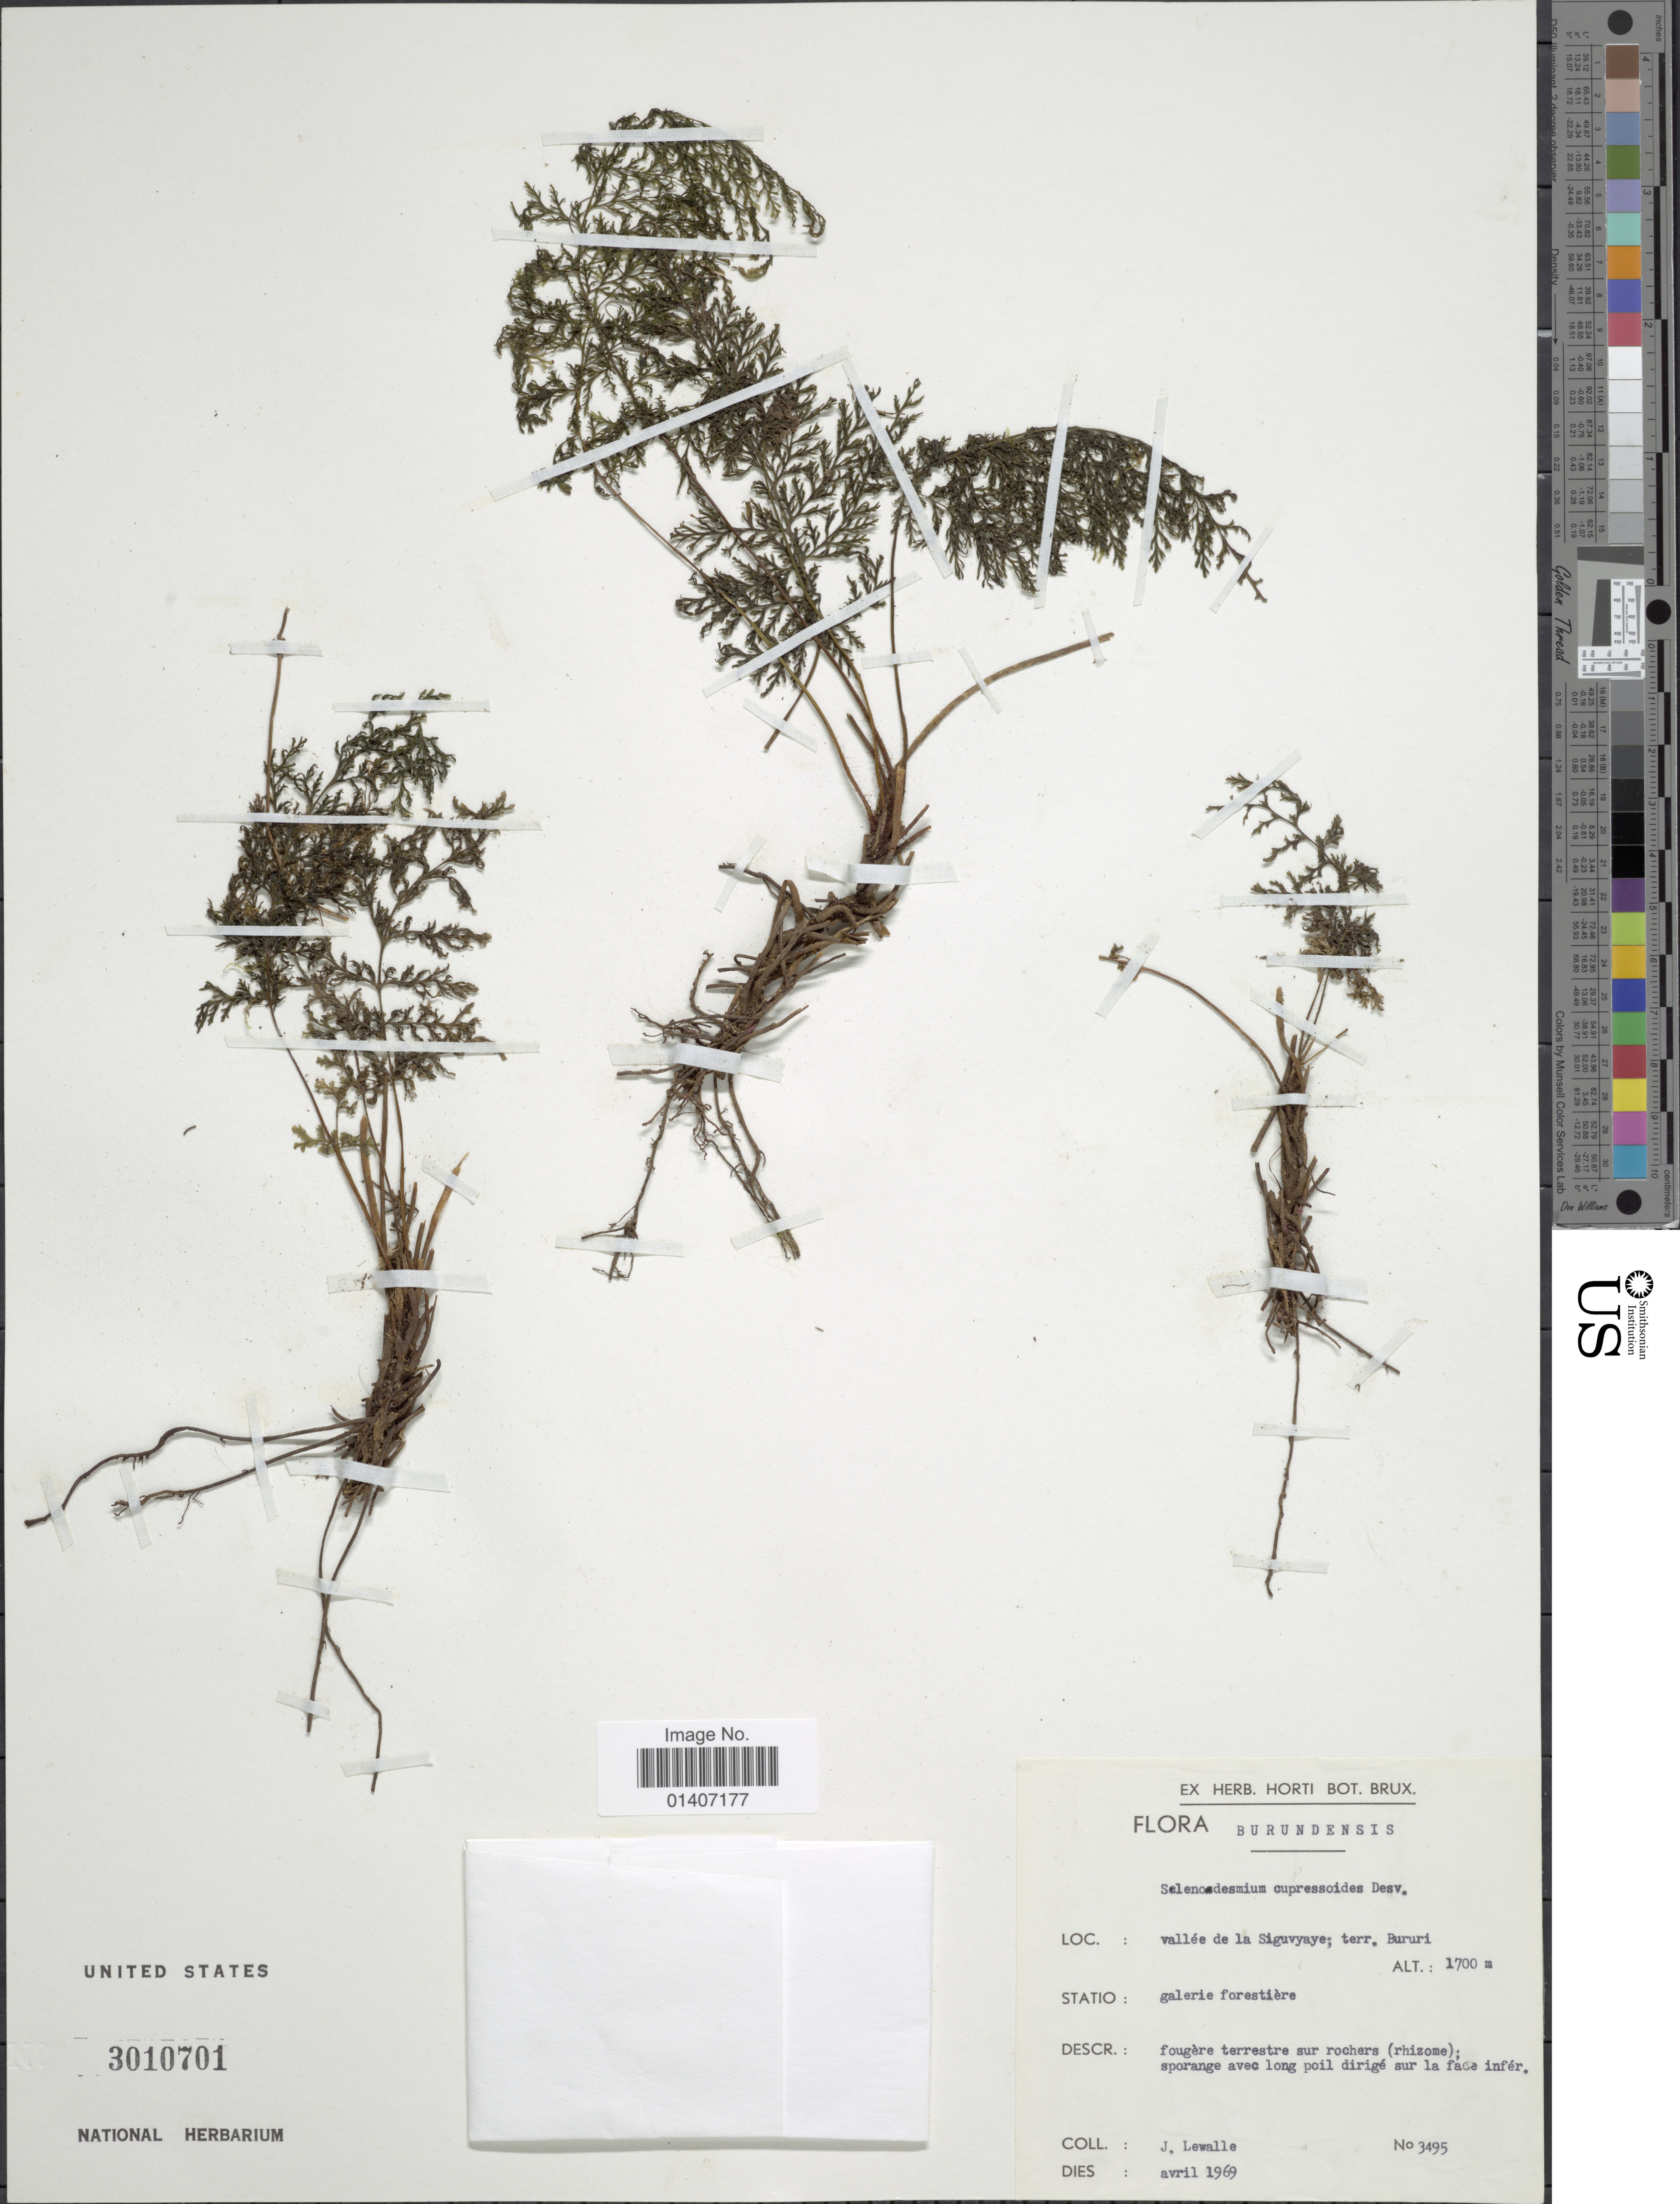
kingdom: Plantae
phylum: Tracheophyta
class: Polypodiopsida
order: Hymenophyllales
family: Hymenophyllaceae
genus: Abrodictyum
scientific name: Abrodictyum cupressoides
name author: (Desv.) Ebihara & Dubuisson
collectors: J. Lewalle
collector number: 3495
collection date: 1969-04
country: Burundi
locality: Burundensis, Vallée de la Siguvyaye; terr. Bururi, galerie forestiere, fougere terrestre sur rochers(rhizome)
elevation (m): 1700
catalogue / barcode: US 3010701